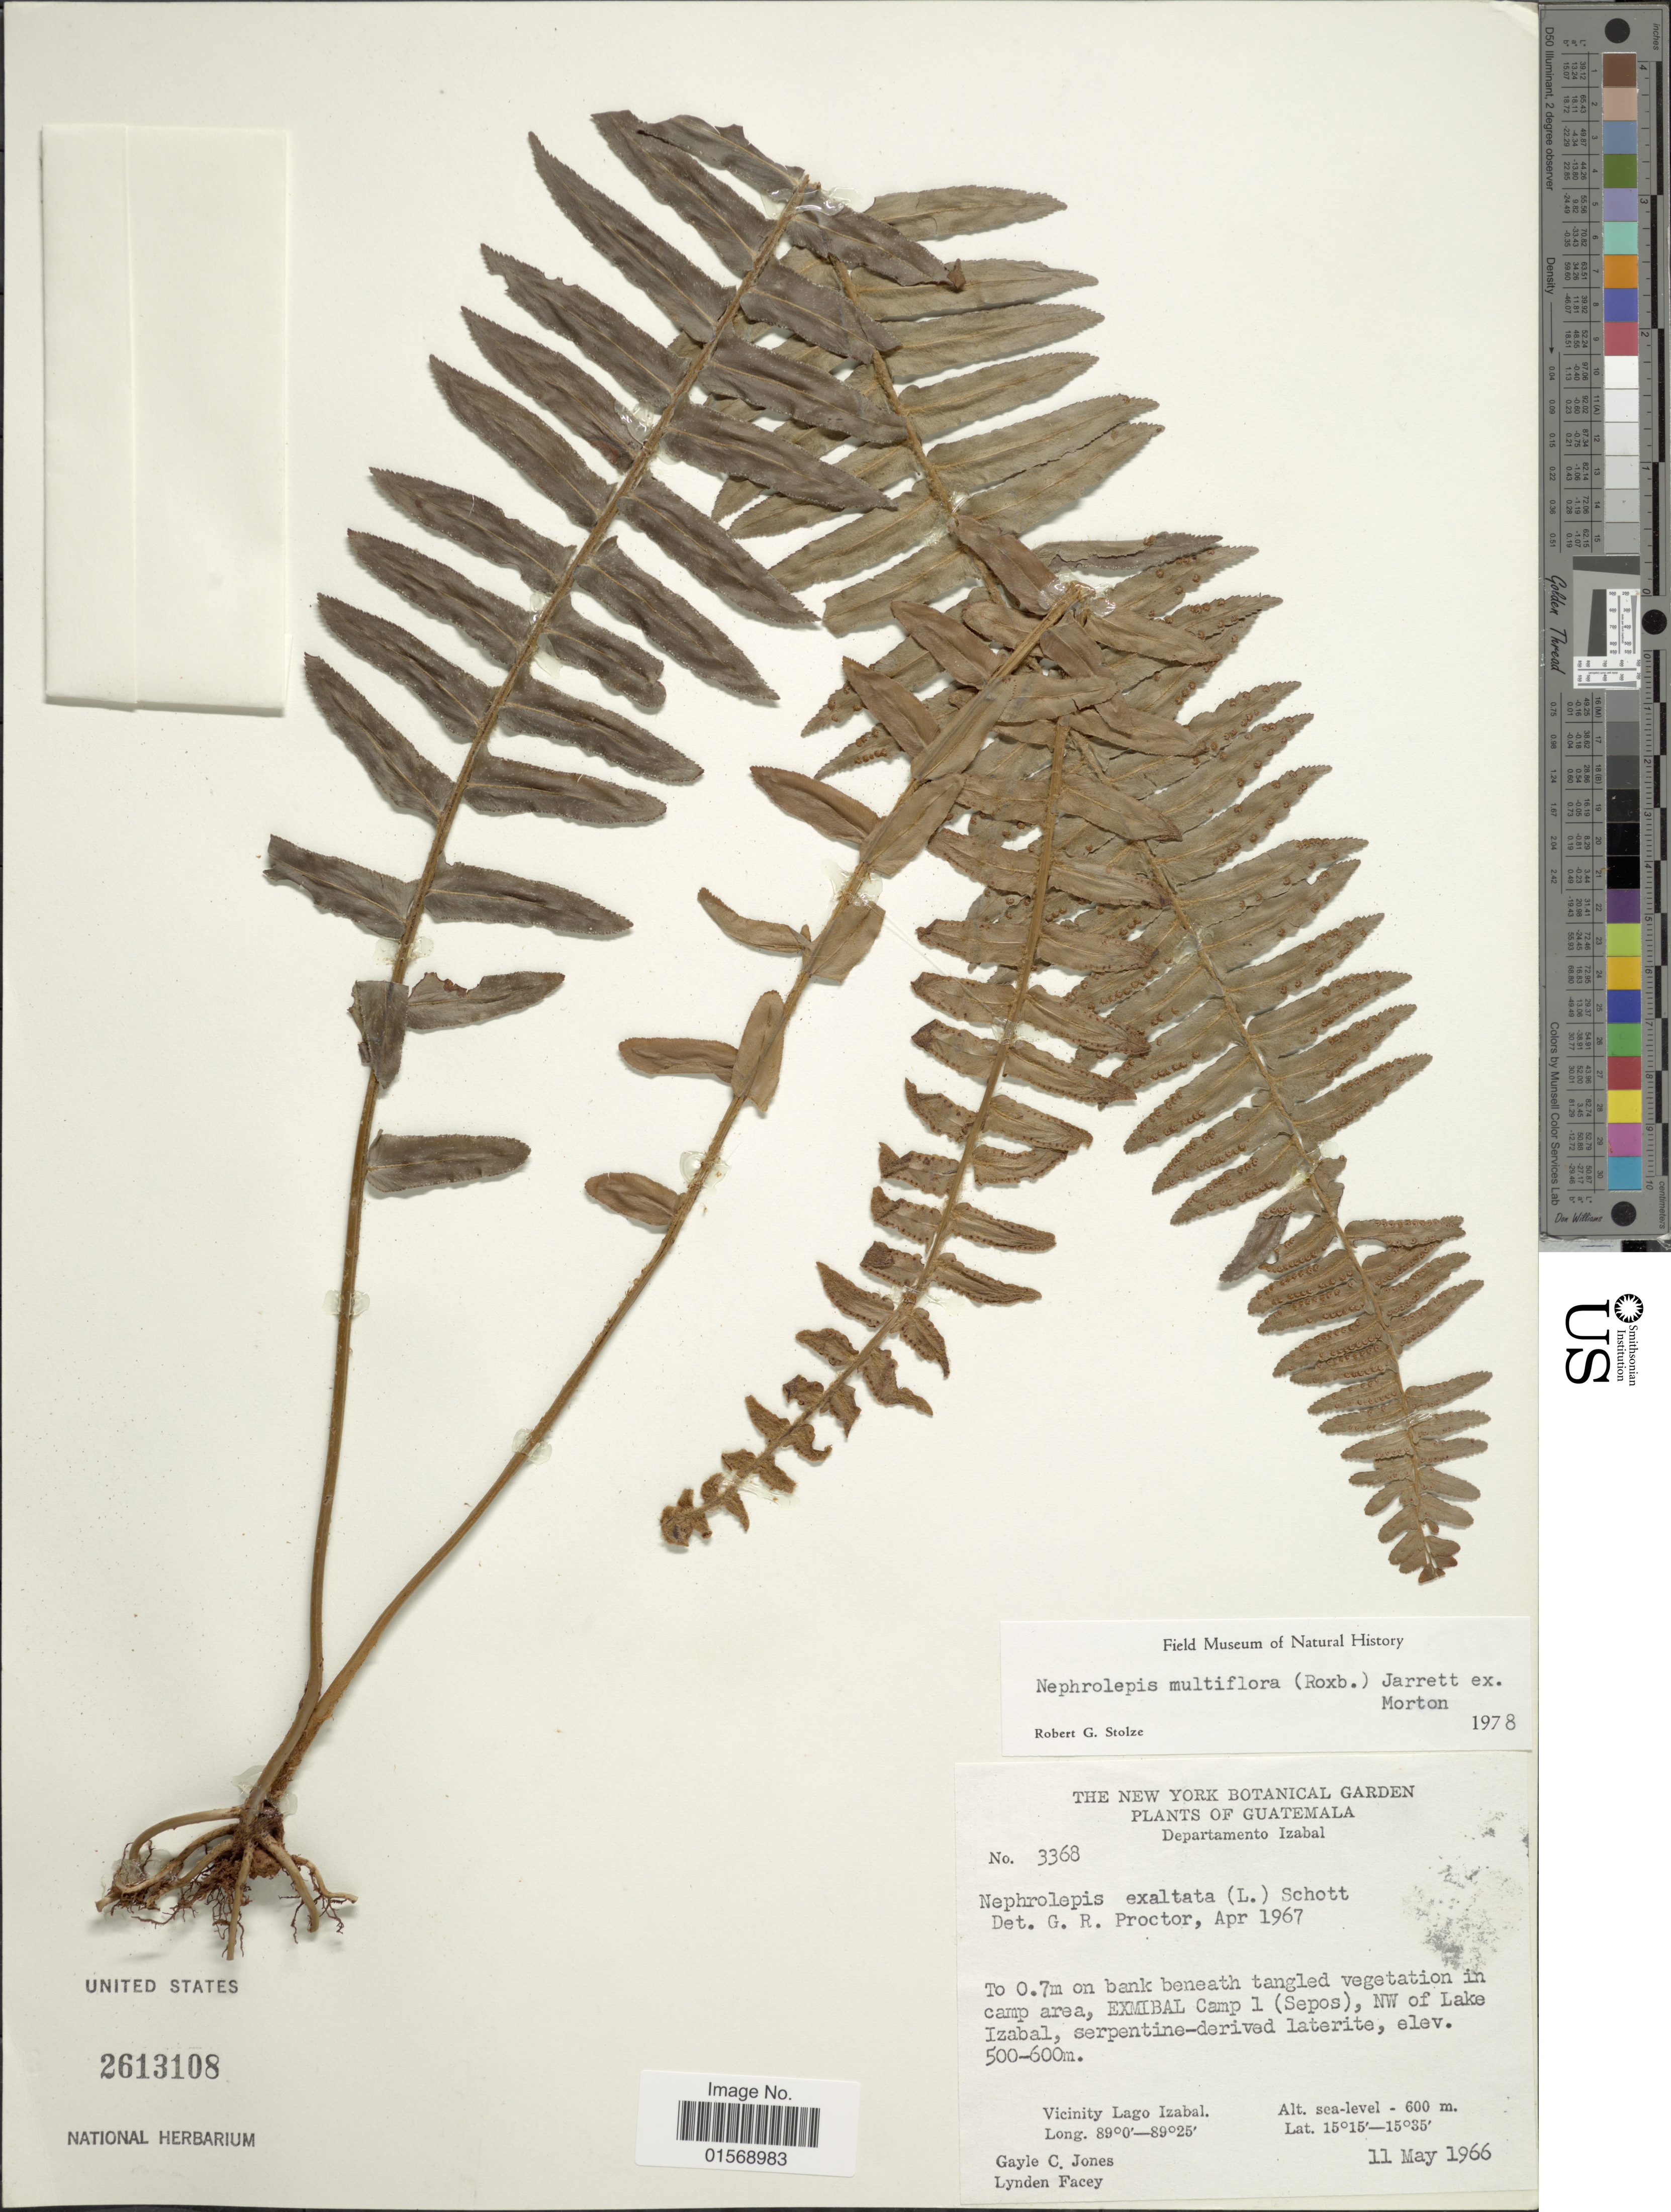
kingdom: Plantae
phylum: Tracheophyta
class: Polypodiopsida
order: Polypodiales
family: Nephrolepidaceae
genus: Nephrolepis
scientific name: Nephrolepis multiflora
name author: (Roxb.) F.M. Jarrett ex C.V. Morton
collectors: G. C. Jones & L. Facey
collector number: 3367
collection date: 1966-05-11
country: Guatemala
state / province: Izabal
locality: Guatemala, Departamento Izabal. NW of Lake Izabal.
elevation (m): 500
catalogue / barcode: US 2613108